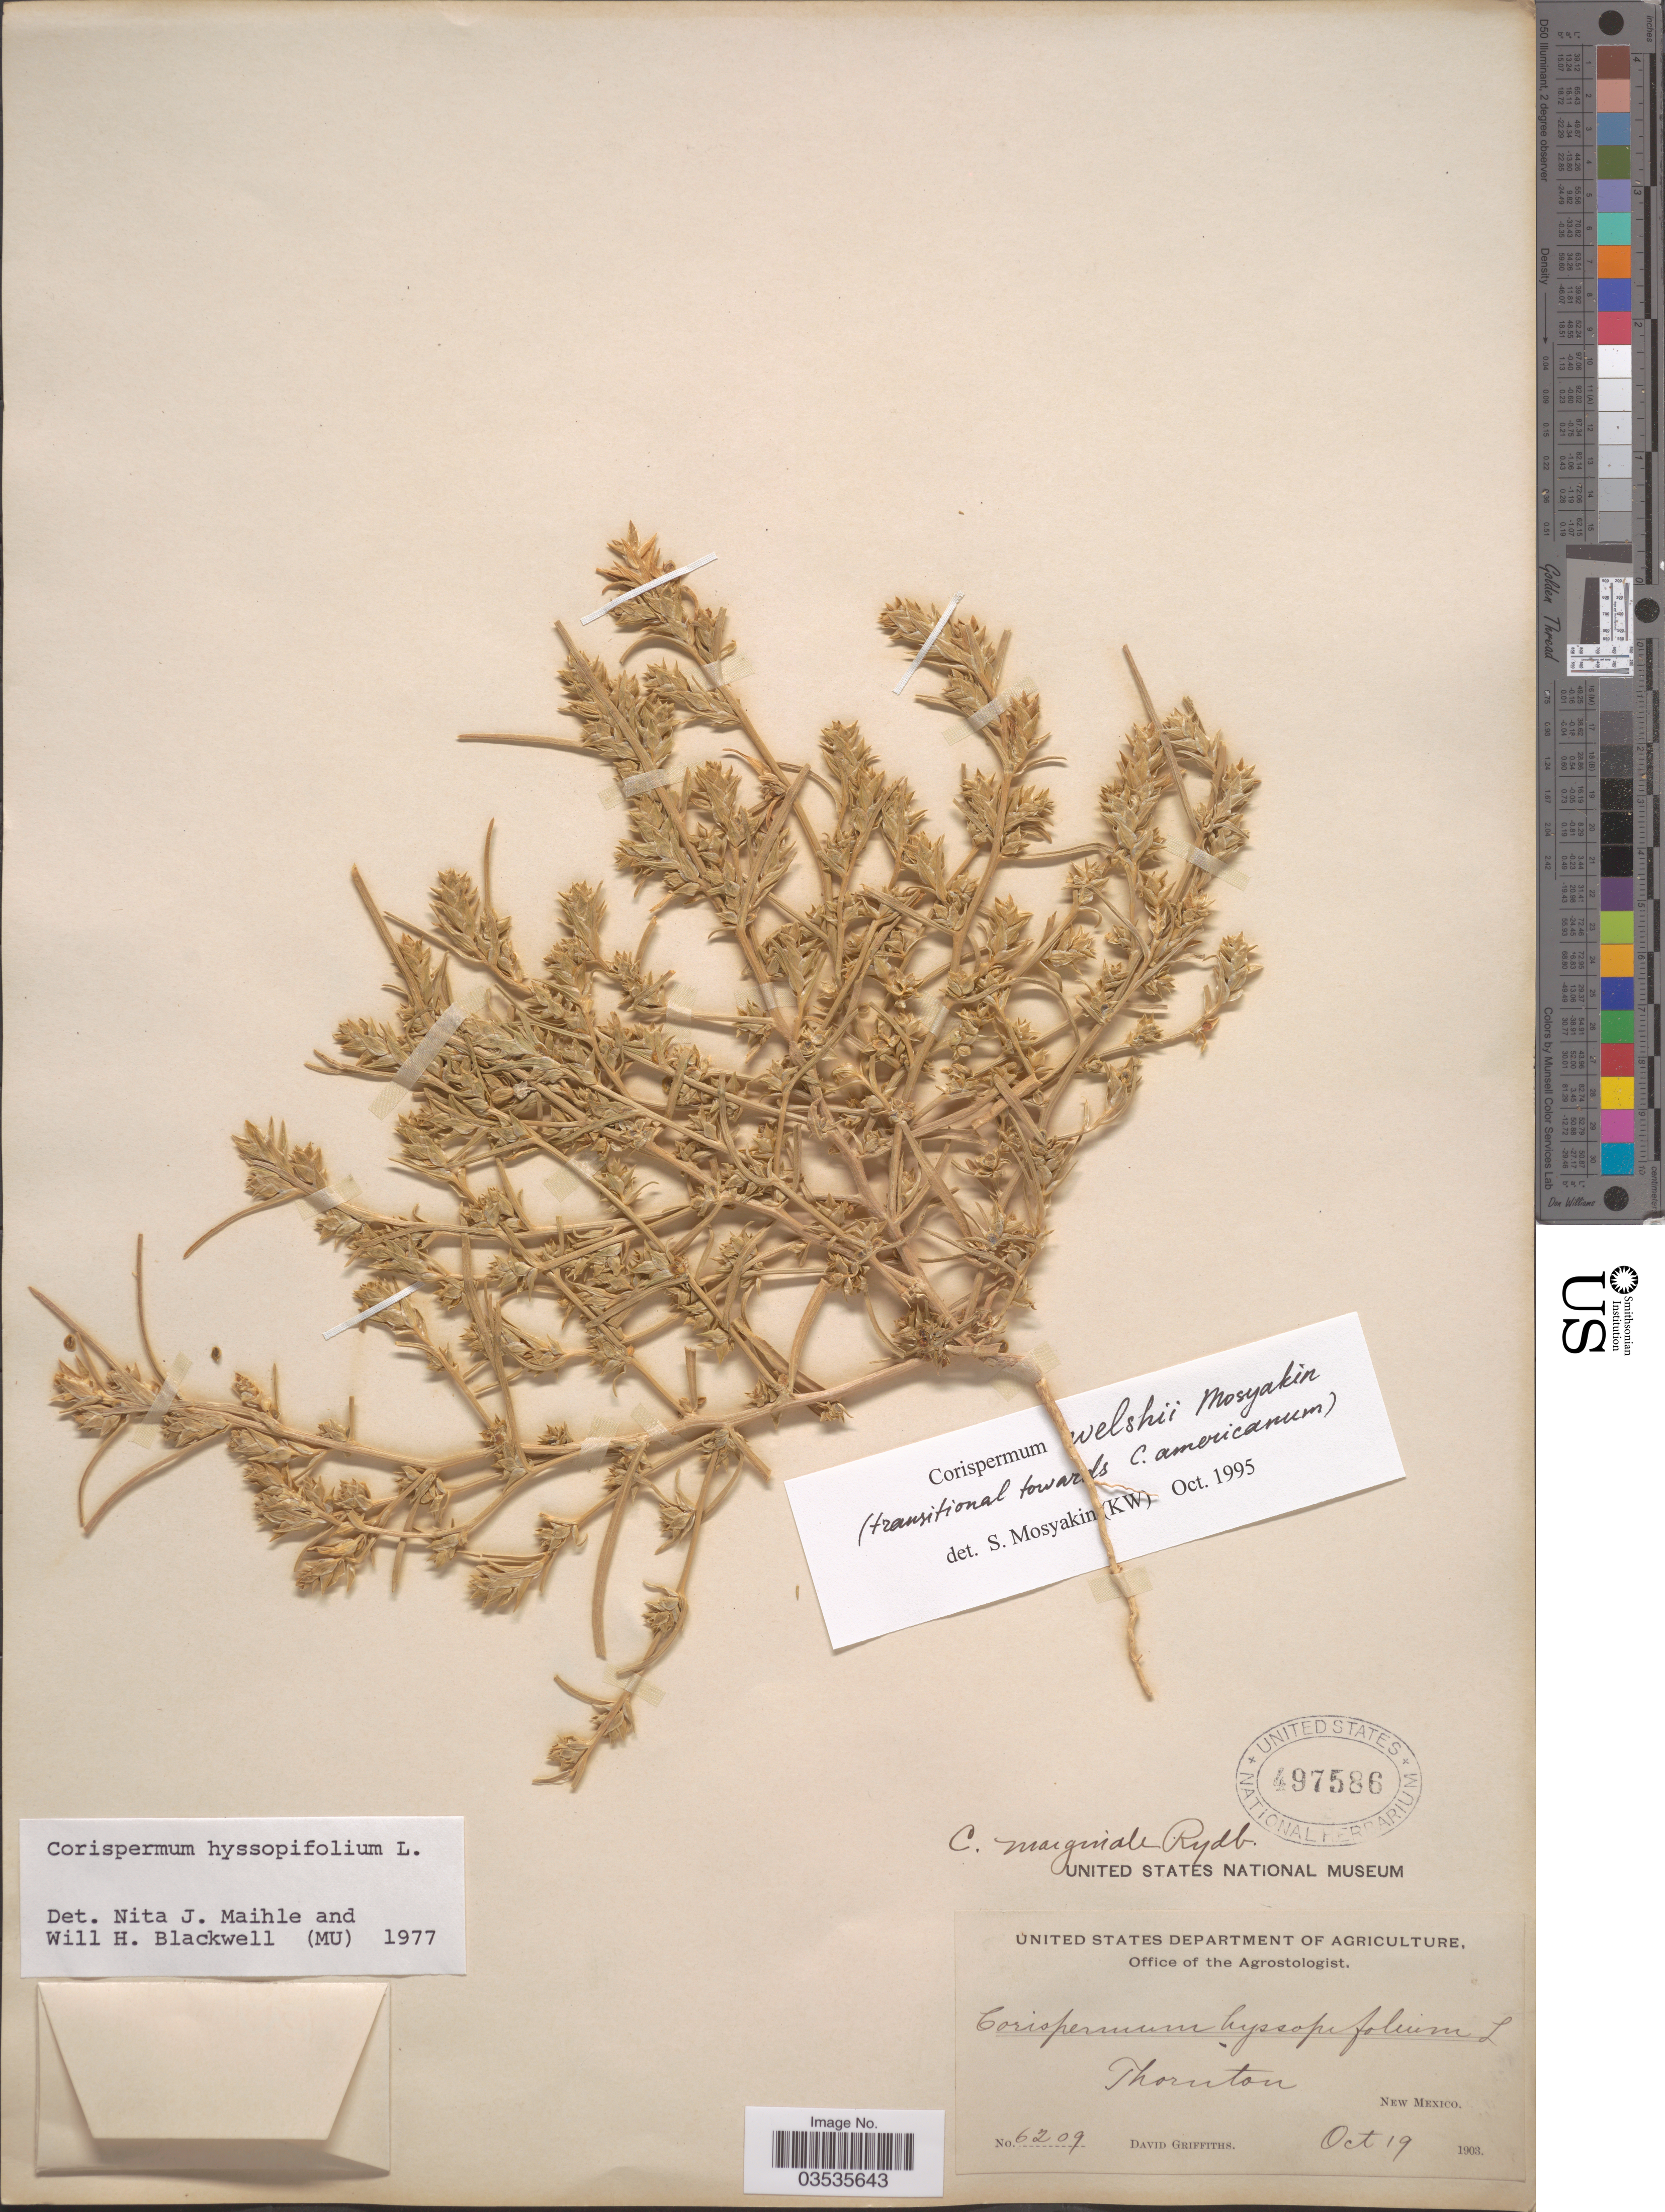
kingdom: Plantae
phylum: Tracheophyta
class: Magnoliopsida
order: Caryophyllales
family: Amaranthaceae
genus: Corispermum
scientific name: Corispermum welshii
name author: Mosyakin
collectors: D. Griffiths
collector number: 6209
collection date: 1903-10-19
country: United States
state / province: New Mexico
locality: Thornton.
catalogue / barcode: US 497586